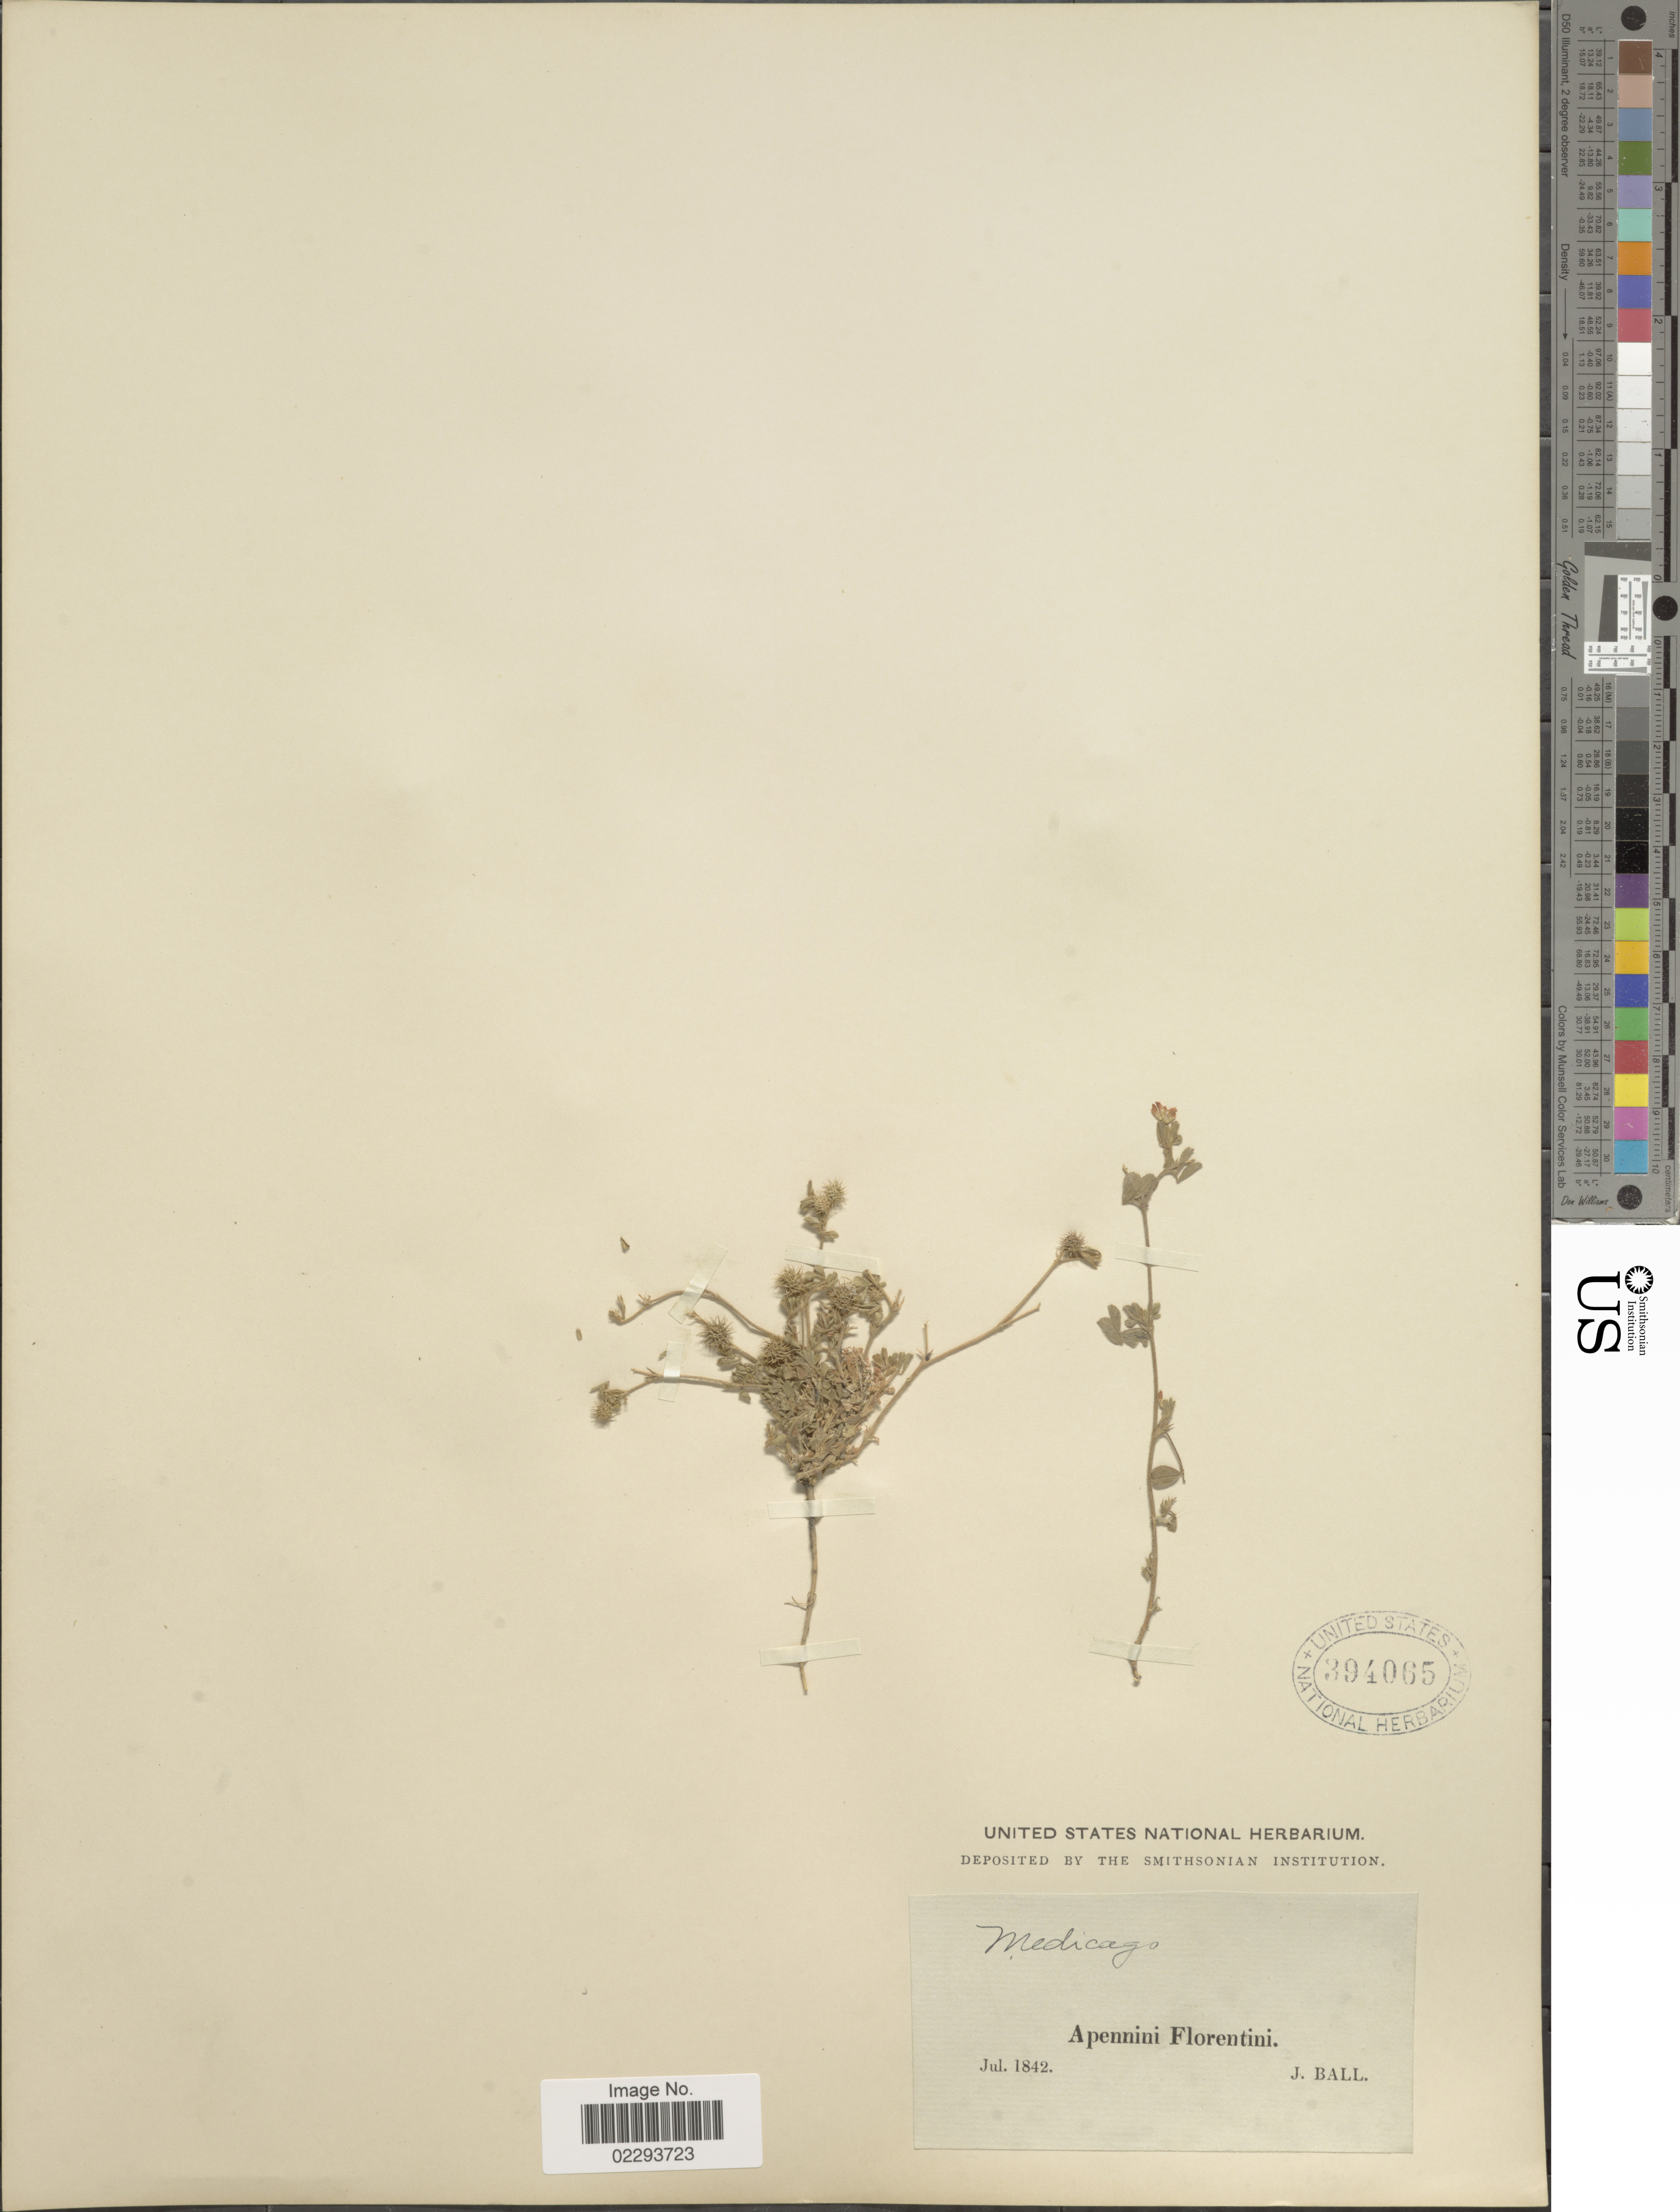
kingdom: Plantae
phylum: Tracheophyta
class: Magnoliopsida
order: Fabales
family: Fabaceae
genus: Medicago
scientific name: Medicago minima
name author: Lam.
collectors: J. Ball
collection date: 1842-07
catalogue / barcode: US 394065